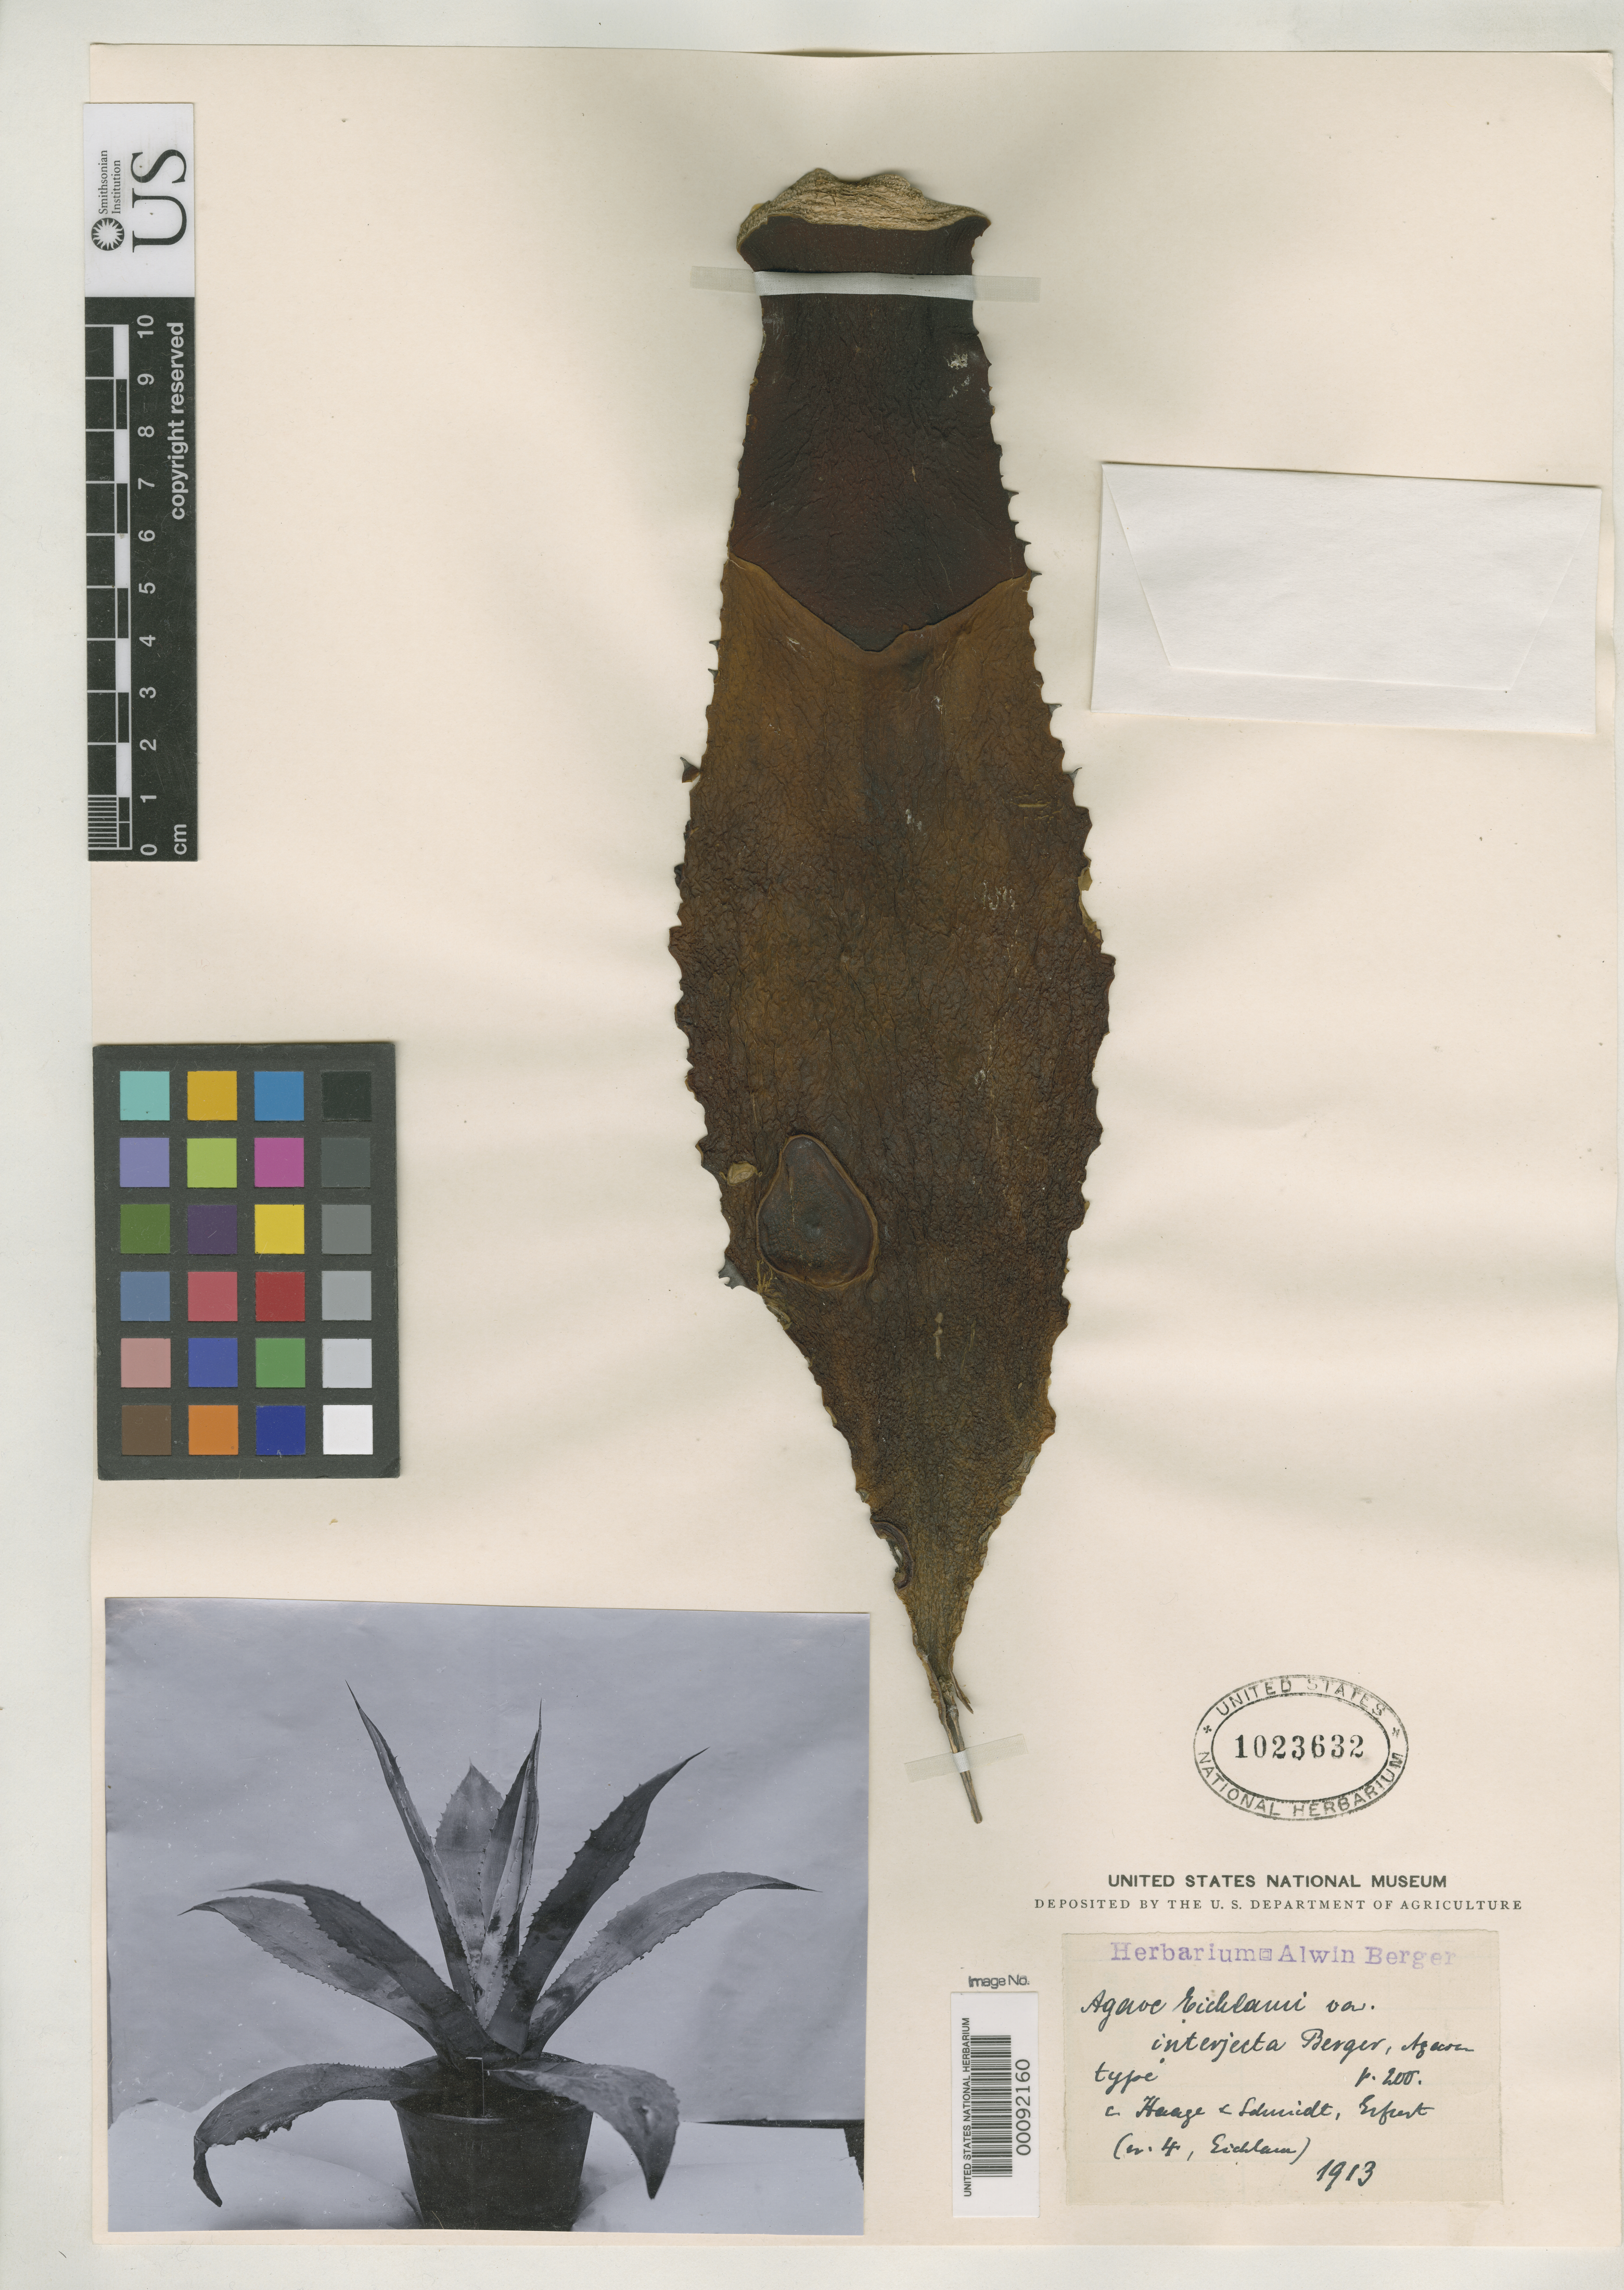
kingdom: Plantae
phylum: Tracheophyta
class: Liliopsida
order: Asparagales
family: Asparagaceae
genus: Agave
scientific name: Agave eichlami var. interjecta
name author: A. Berger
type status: Type Collection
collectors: W. Eichlam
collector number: Ag. No. 4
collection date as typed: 1913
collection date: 1913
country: Guatemala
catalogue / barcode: US 1023632